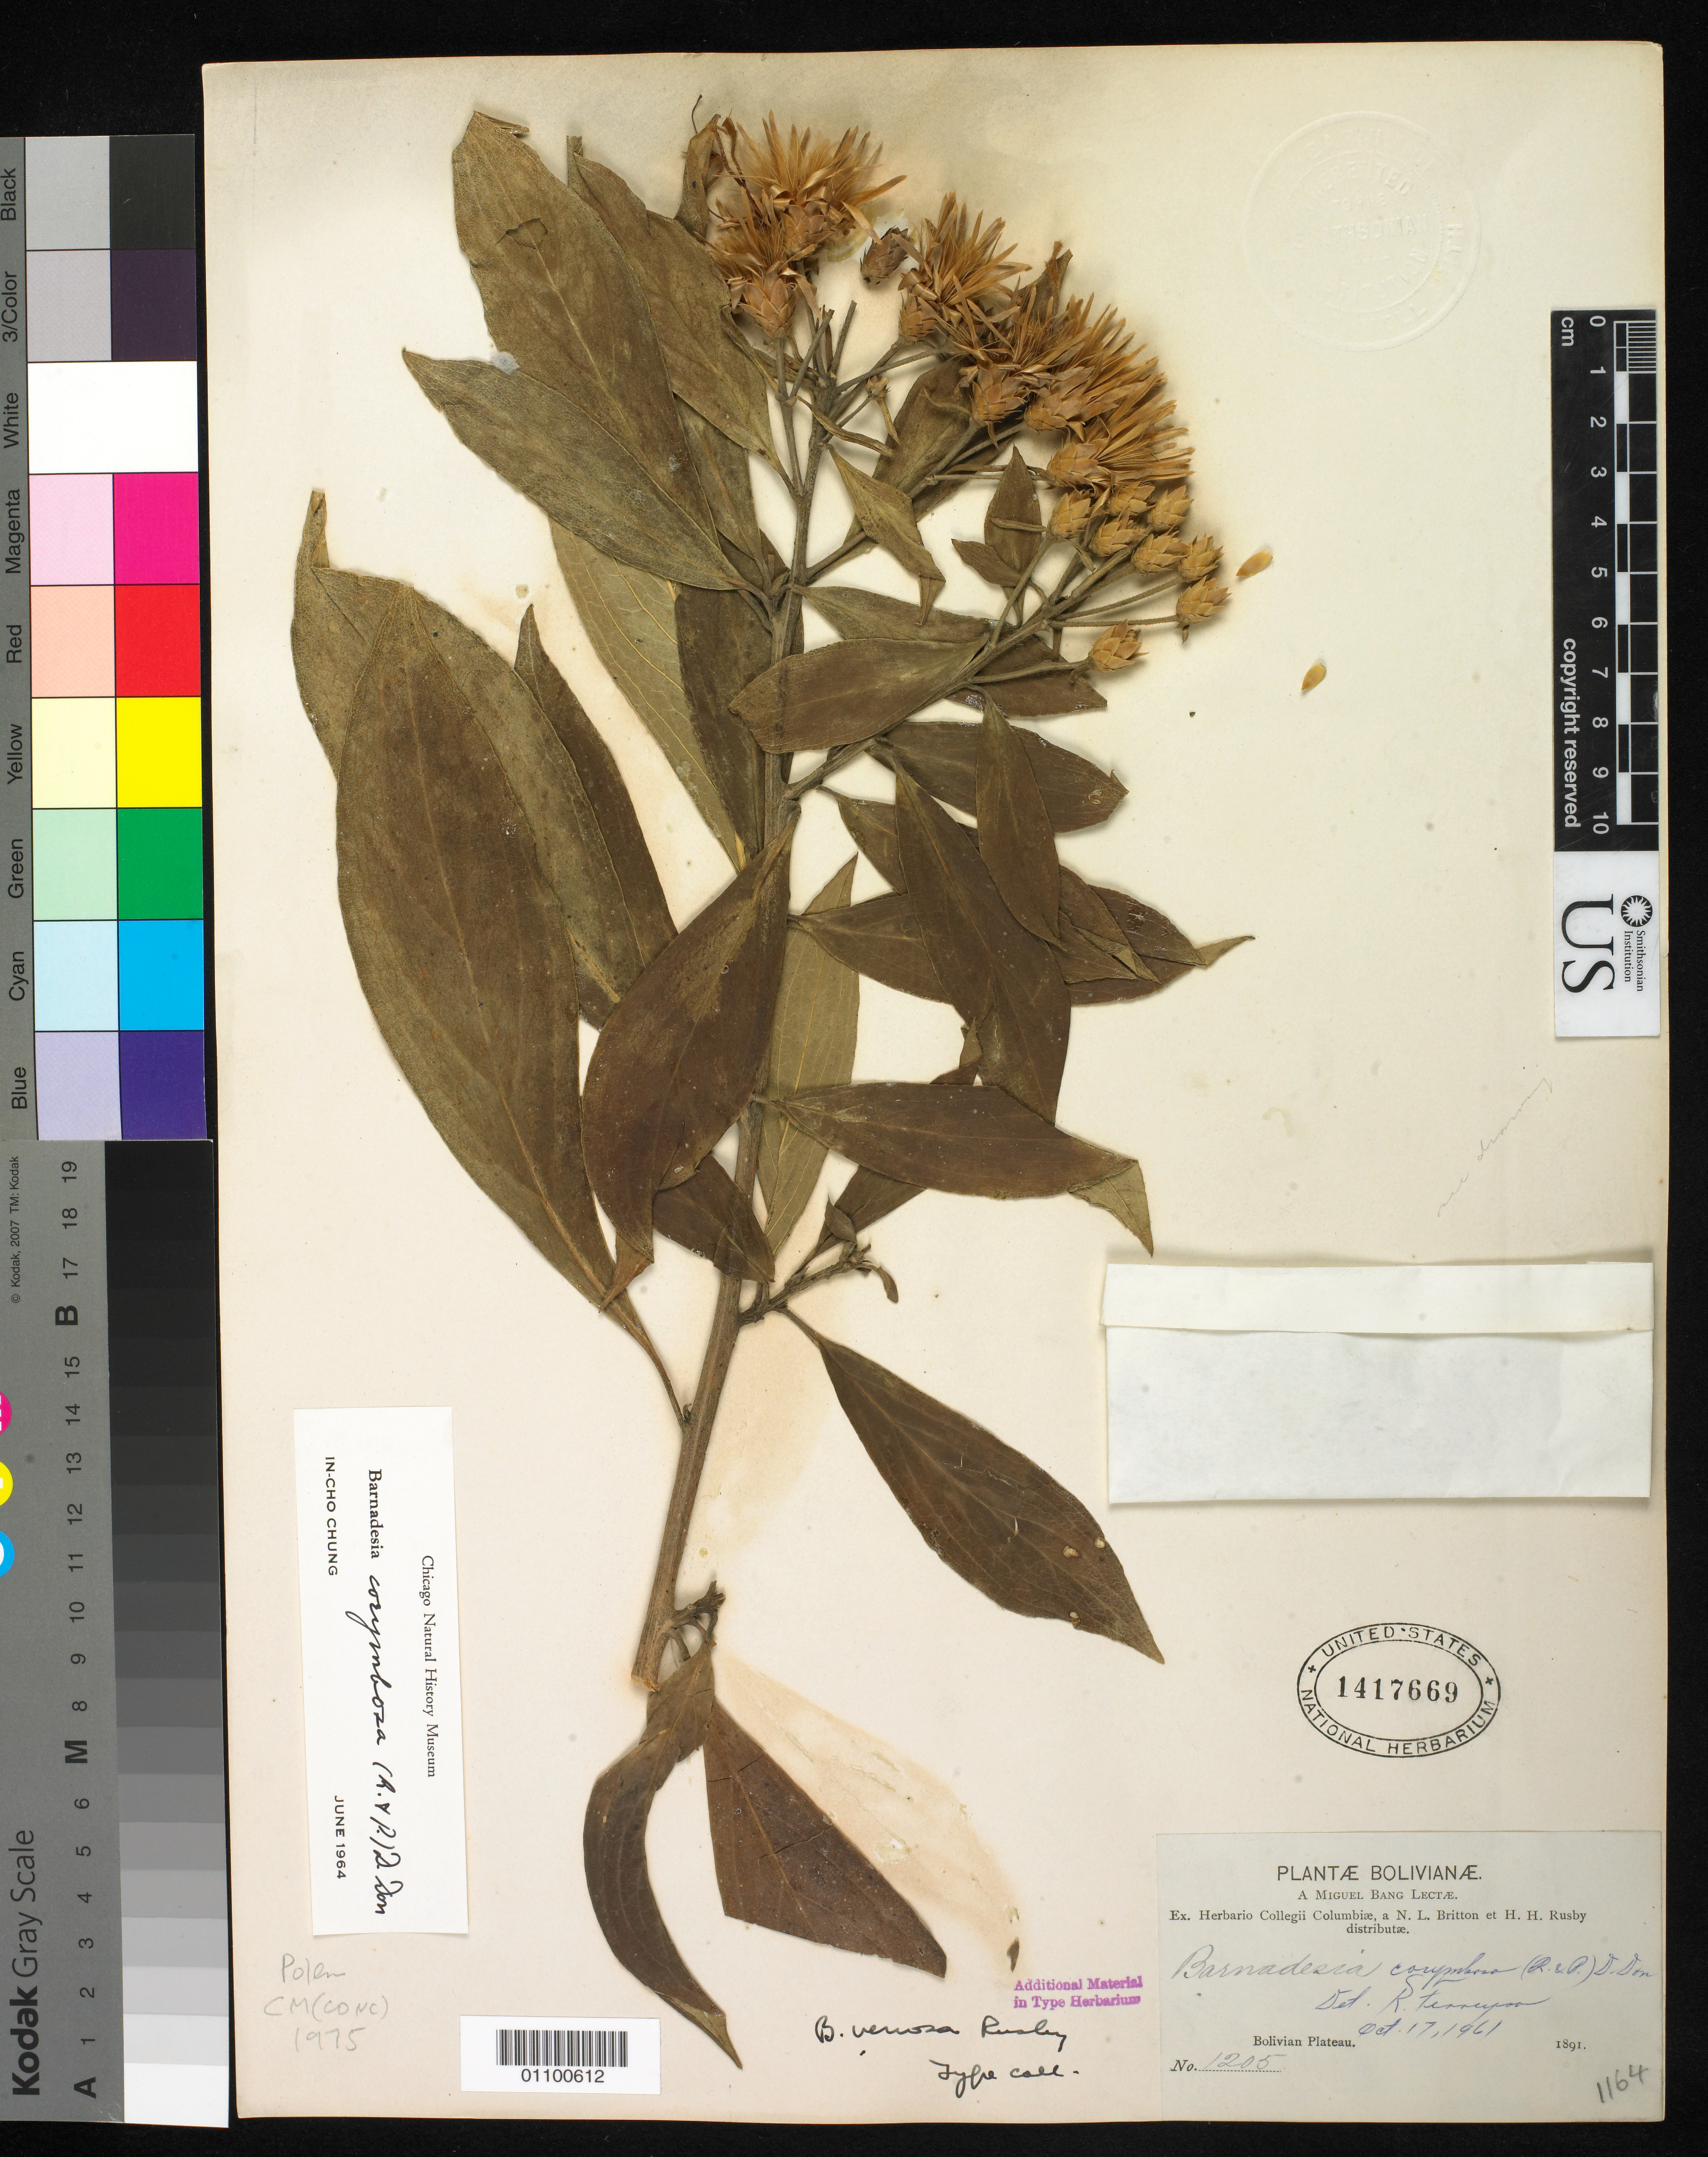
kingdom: Plantae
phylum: Tracheophyta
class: Magnoliopsida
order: Asterales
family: Asteraceae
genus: Barnadesia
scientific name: Barnadesia venosa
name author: Rusby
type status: Isotype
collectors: M. Bang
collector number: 1205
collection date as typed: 1891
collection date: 1891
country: Bolivia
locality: Bolivian Plateau.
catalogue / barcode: US 1417669